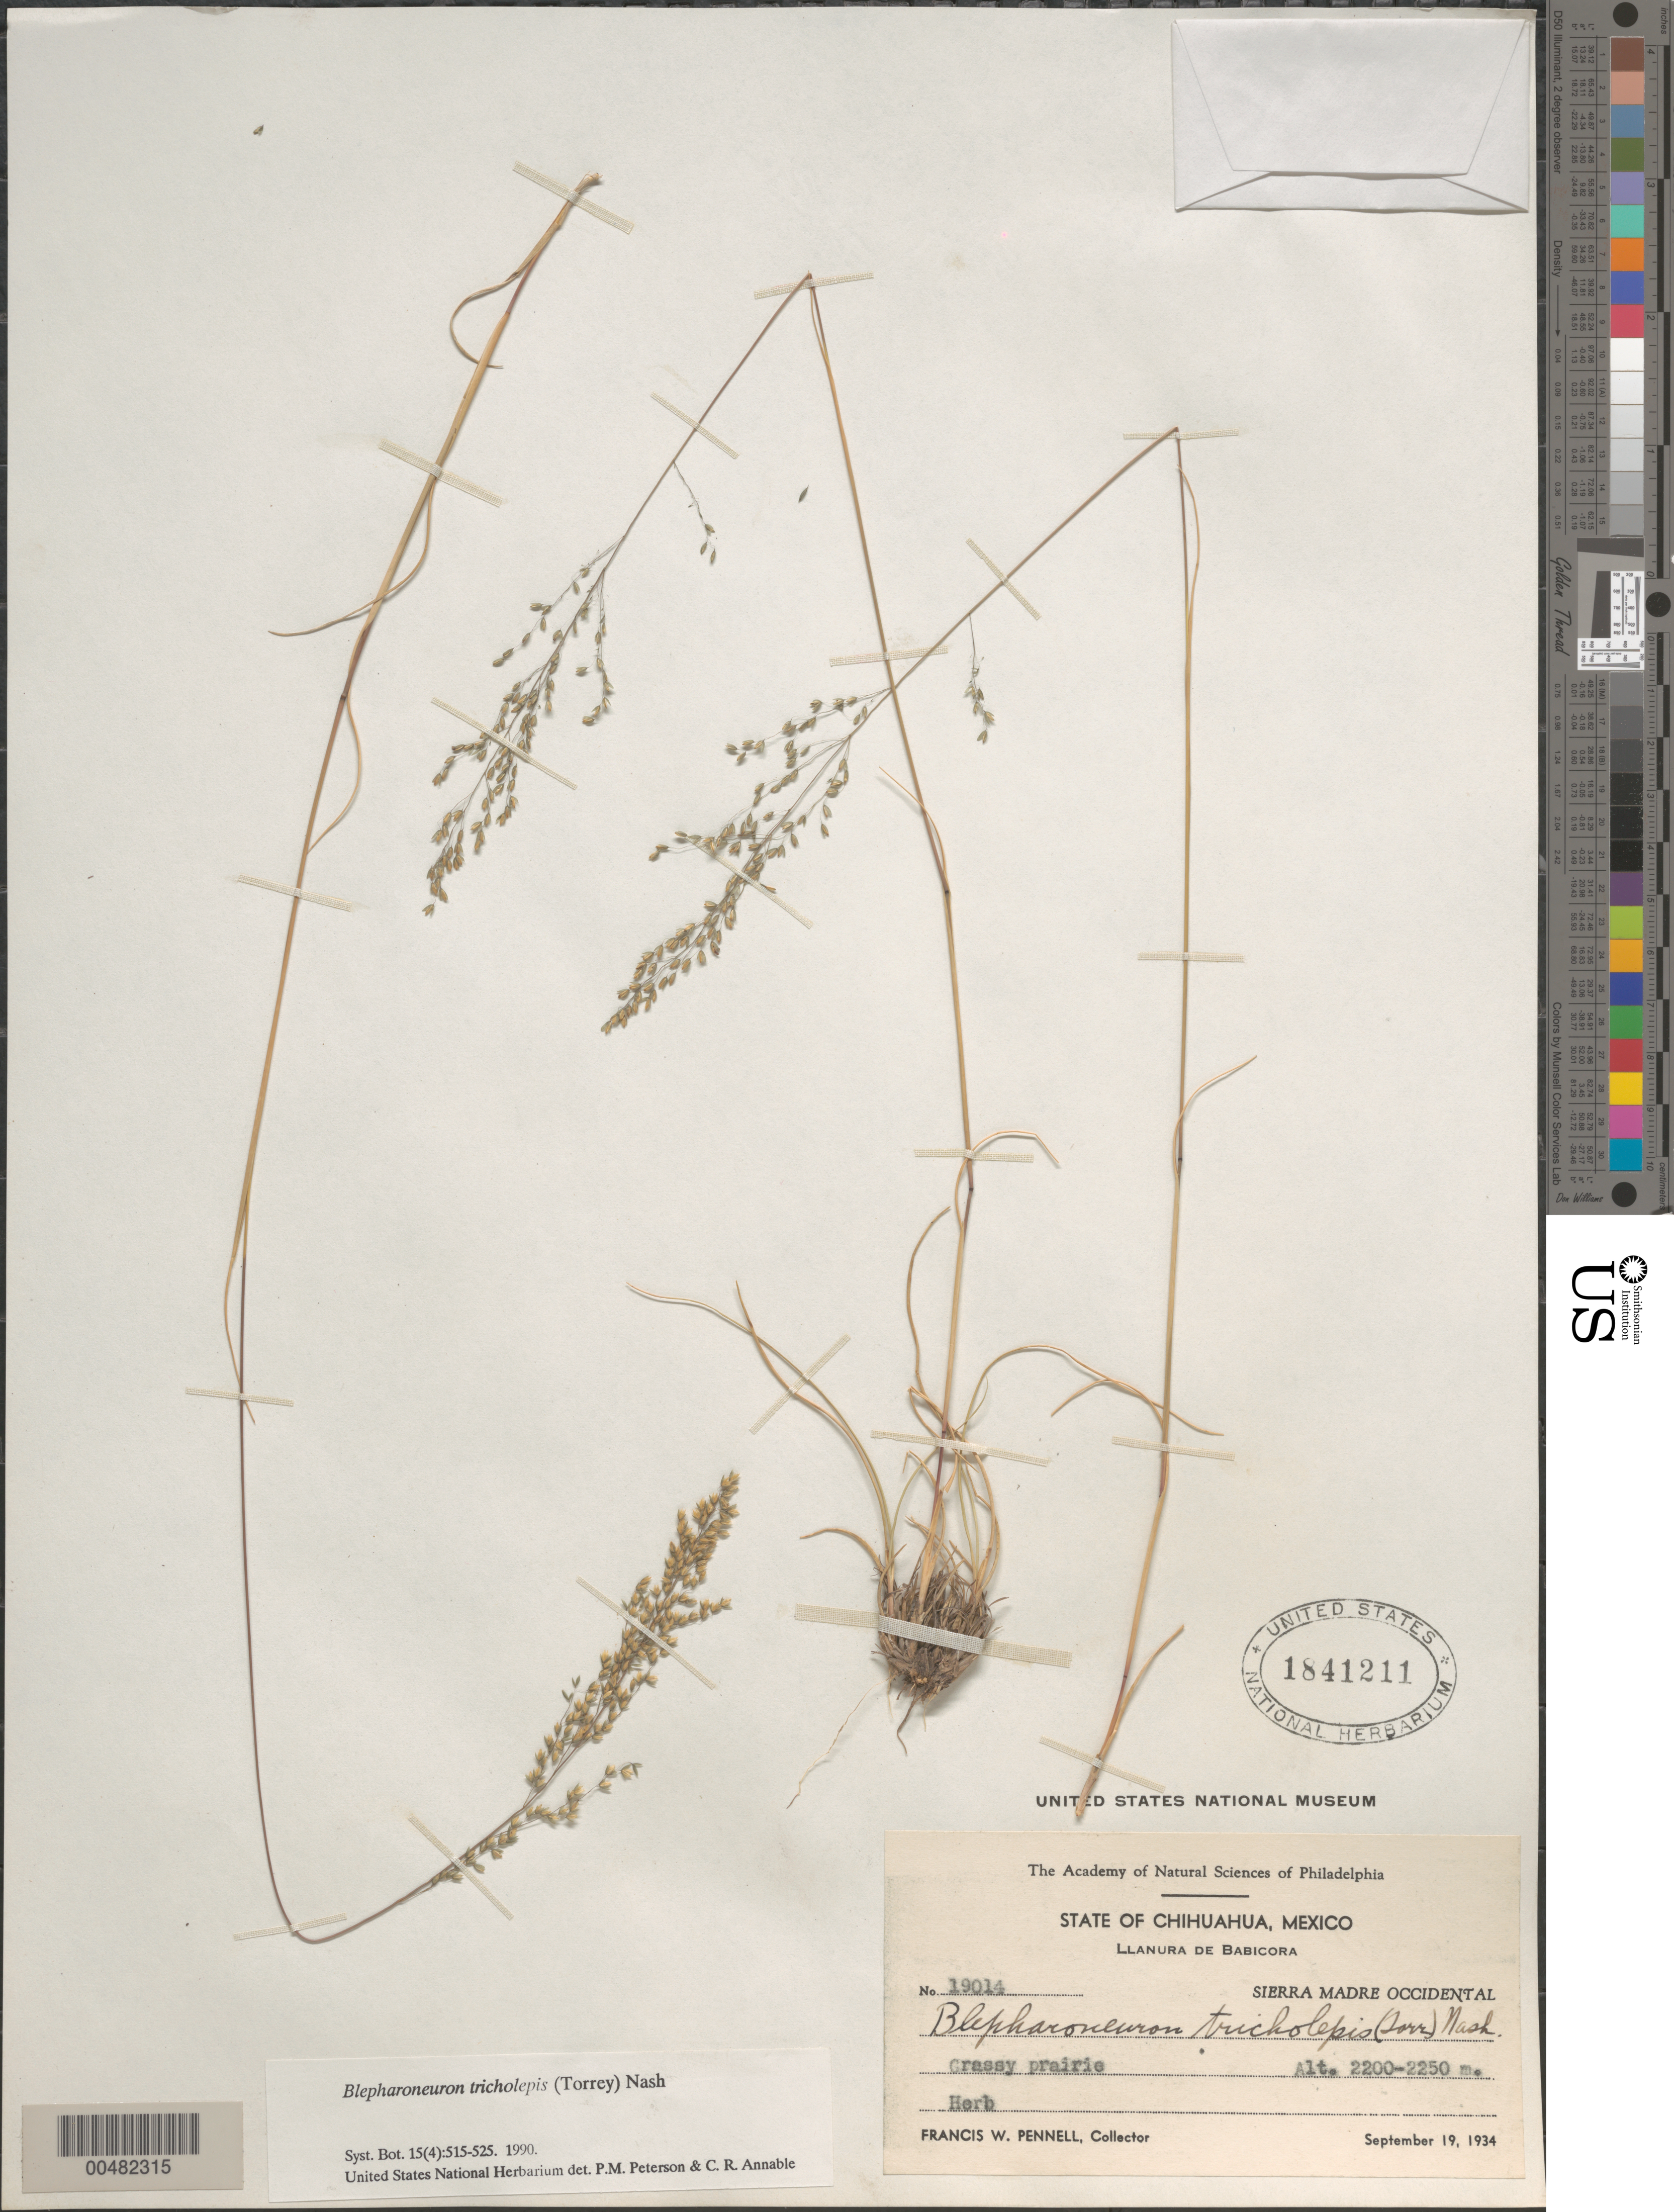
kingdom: Plantae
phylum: Tracheophyta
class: Liliopsida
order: Poales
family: Poaceae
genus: Blepharoneuron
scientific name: Blepharoneuron tricholepis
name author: (Torr.) Nash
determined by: Peterson, P. M.; Annable, C. R.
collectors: F. W. Pennell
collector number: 19014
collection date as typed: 19 Sep 1934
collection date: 1934-09-19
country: Mexico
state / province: Chihuahua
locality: Llanura de Babicora, Sierra Madre Occidental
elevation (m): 2200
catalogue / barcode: US 1841211